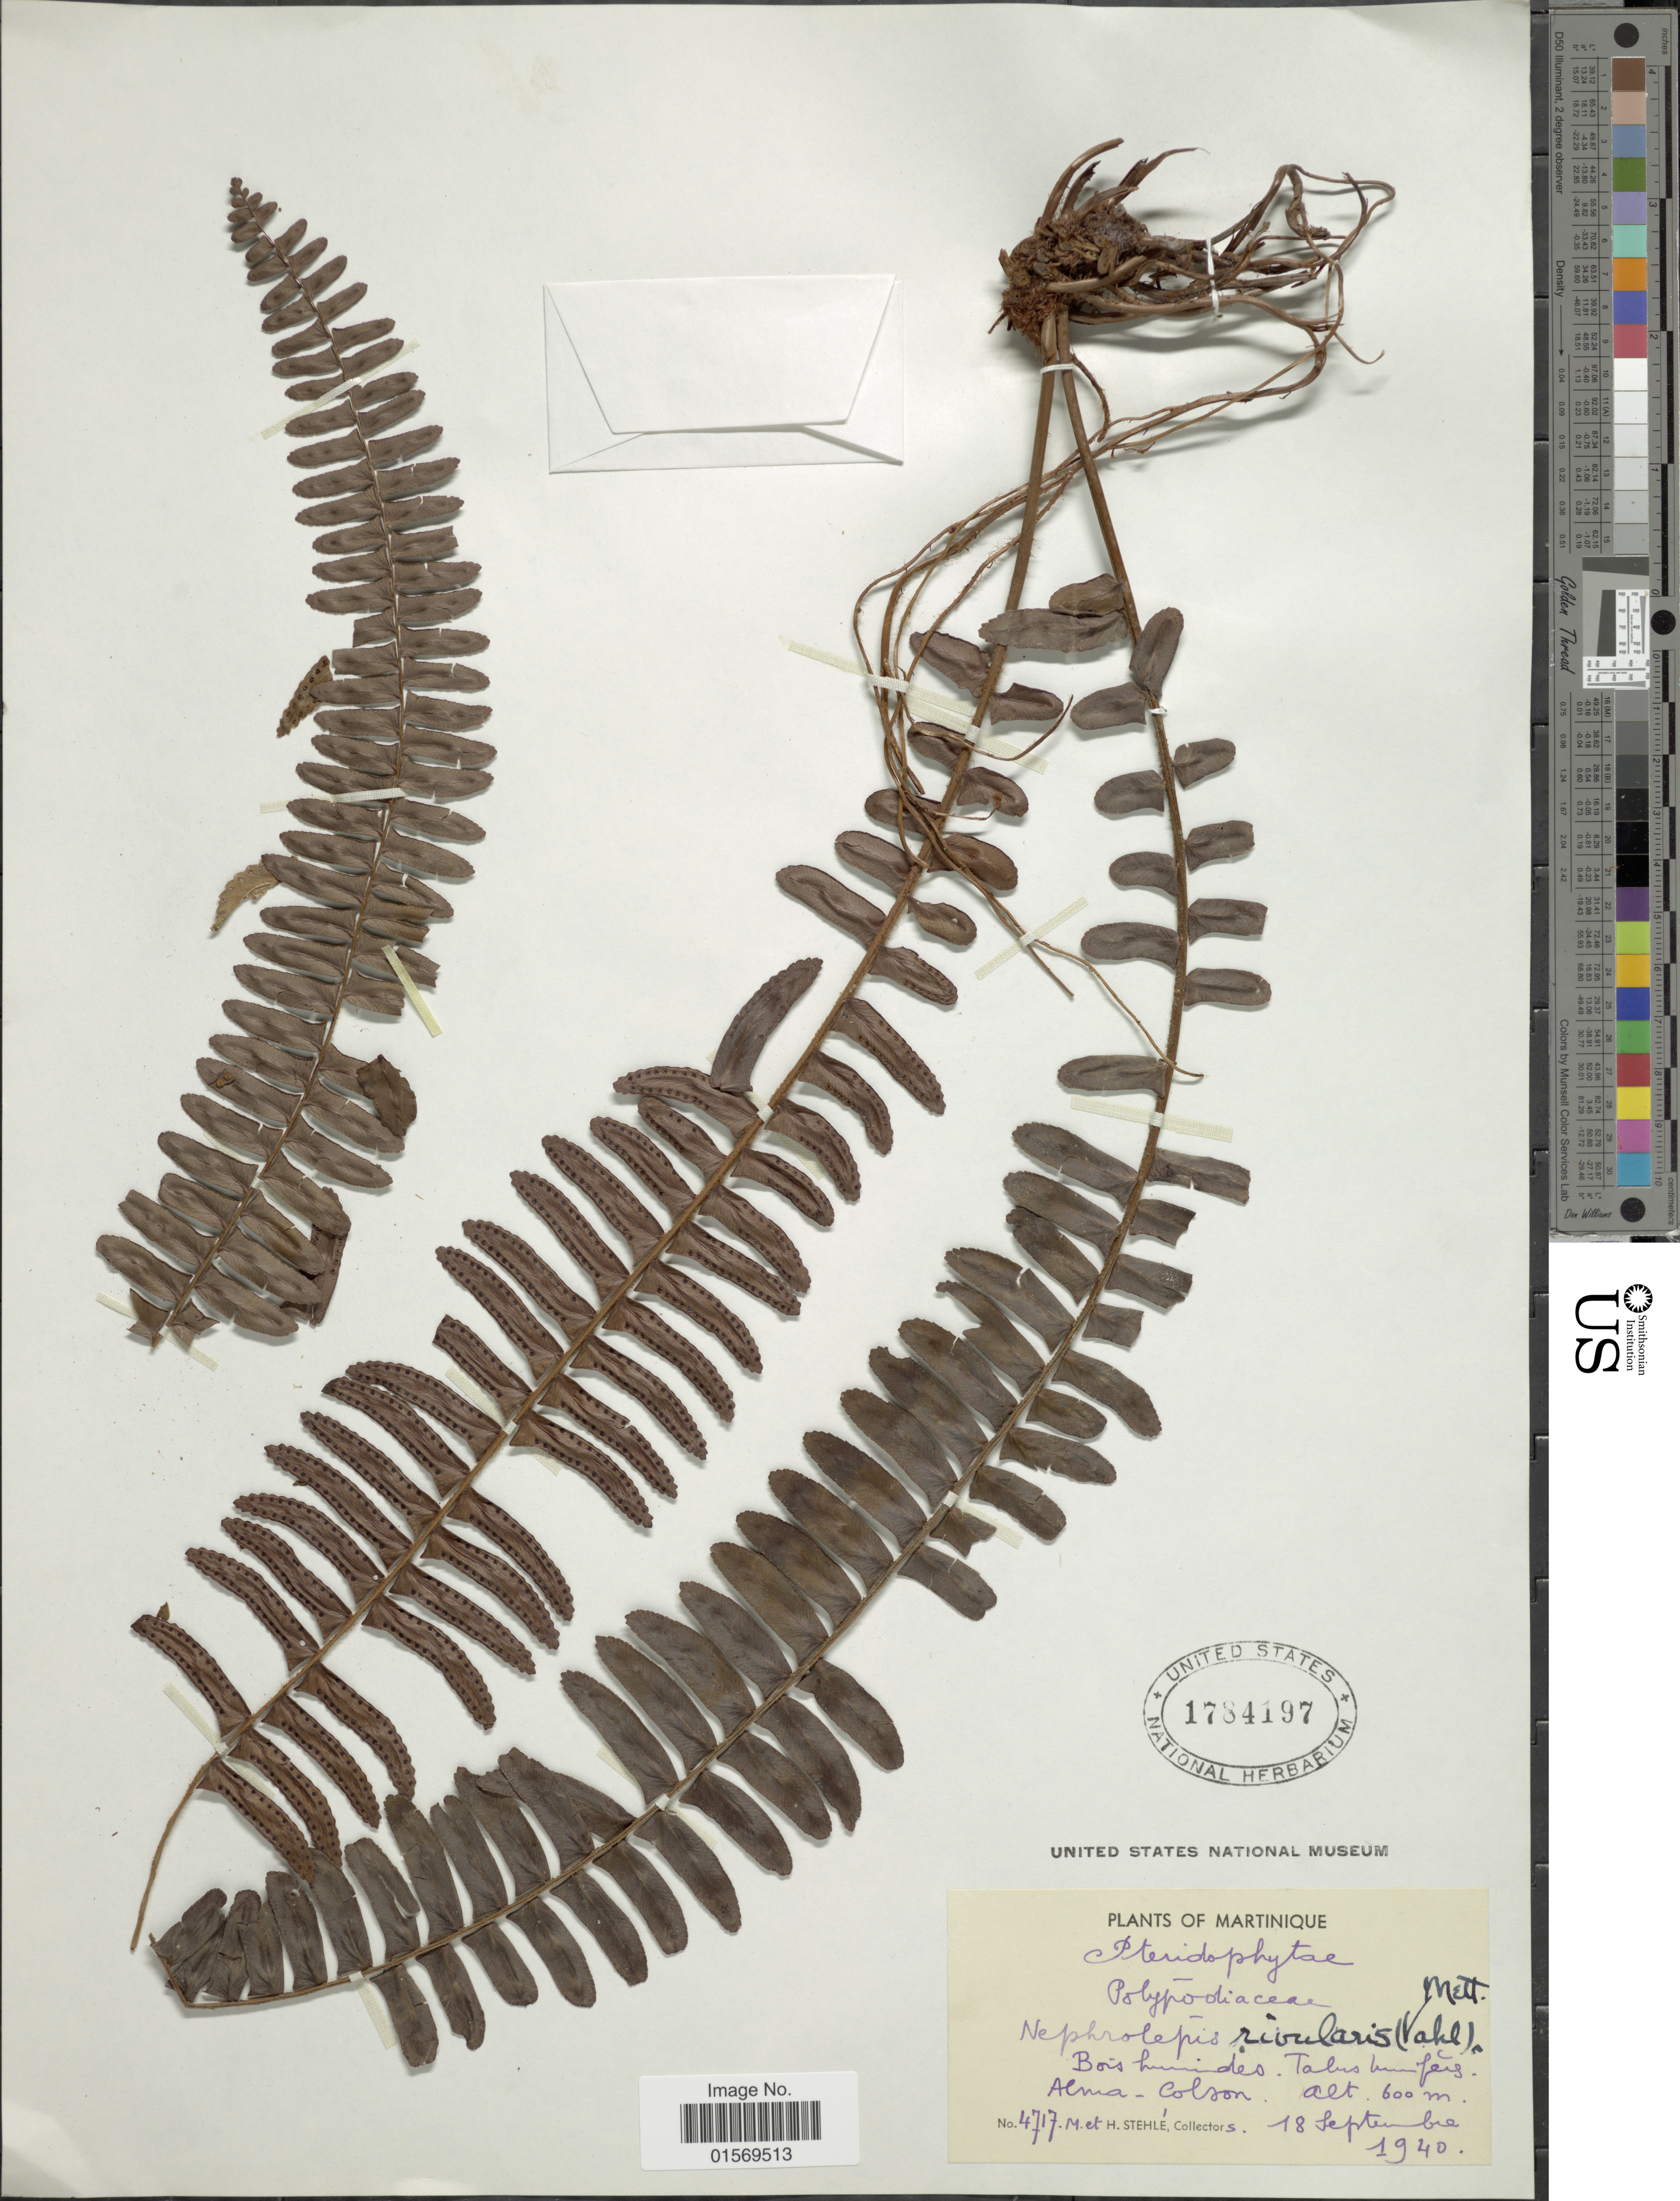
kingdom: Plantae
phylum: Tracheophyta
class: Polypodiopsida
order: Polypodiales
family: Nephrolepidaceae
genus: Nephrolepis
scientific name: Nephrolepis rivularis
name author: (Vahl) Mett. ex Krug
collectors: M. Stehlé & H. Stehlé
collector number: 4717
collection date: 1940-09-18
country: Martinique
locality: Martinique, Bois humides. Alma-Colson.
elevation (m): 600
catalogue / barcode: US 1784197